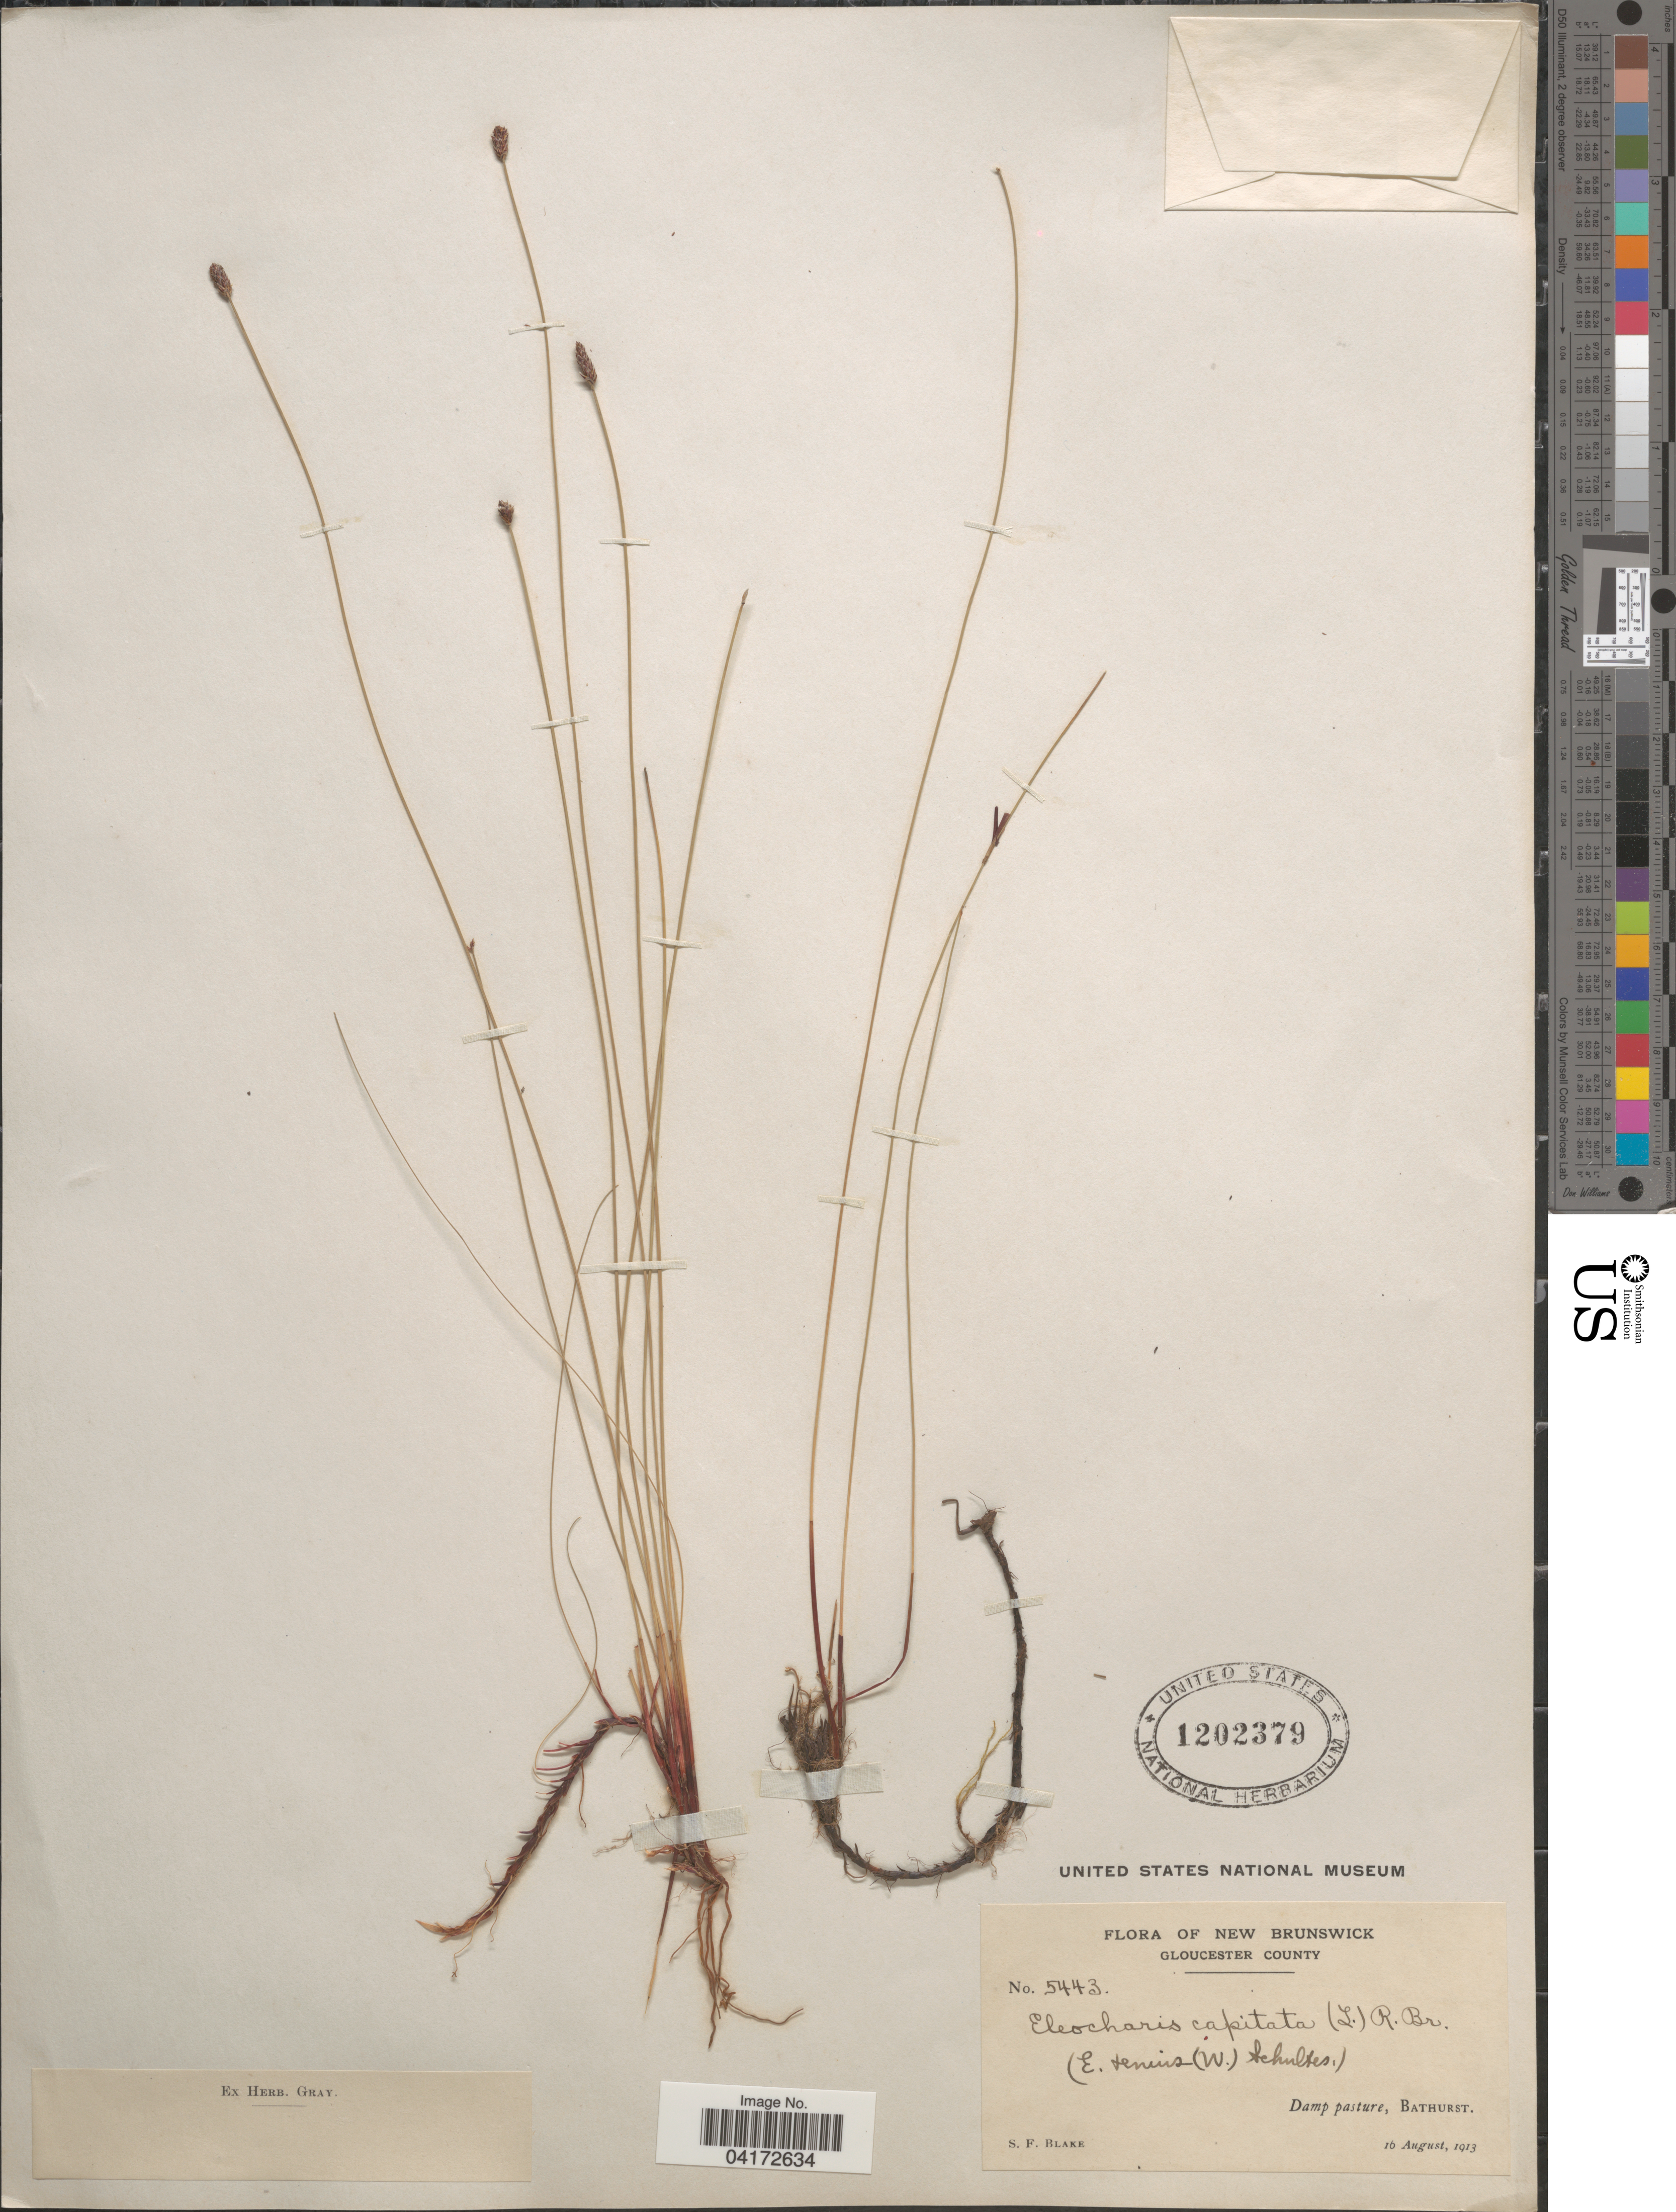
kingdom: Plantae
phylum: Tracheophyta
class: Liliopsida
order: Poales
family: Cyperaceae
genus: Eleocharis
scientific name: Eleocharis capitata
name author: (L.) R. Br.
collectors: S. Blake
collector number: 5443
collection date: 1913-08-16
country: Canada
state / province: New Brunswick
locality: Gloucester County. Bathurst.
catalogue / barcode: US 1202379